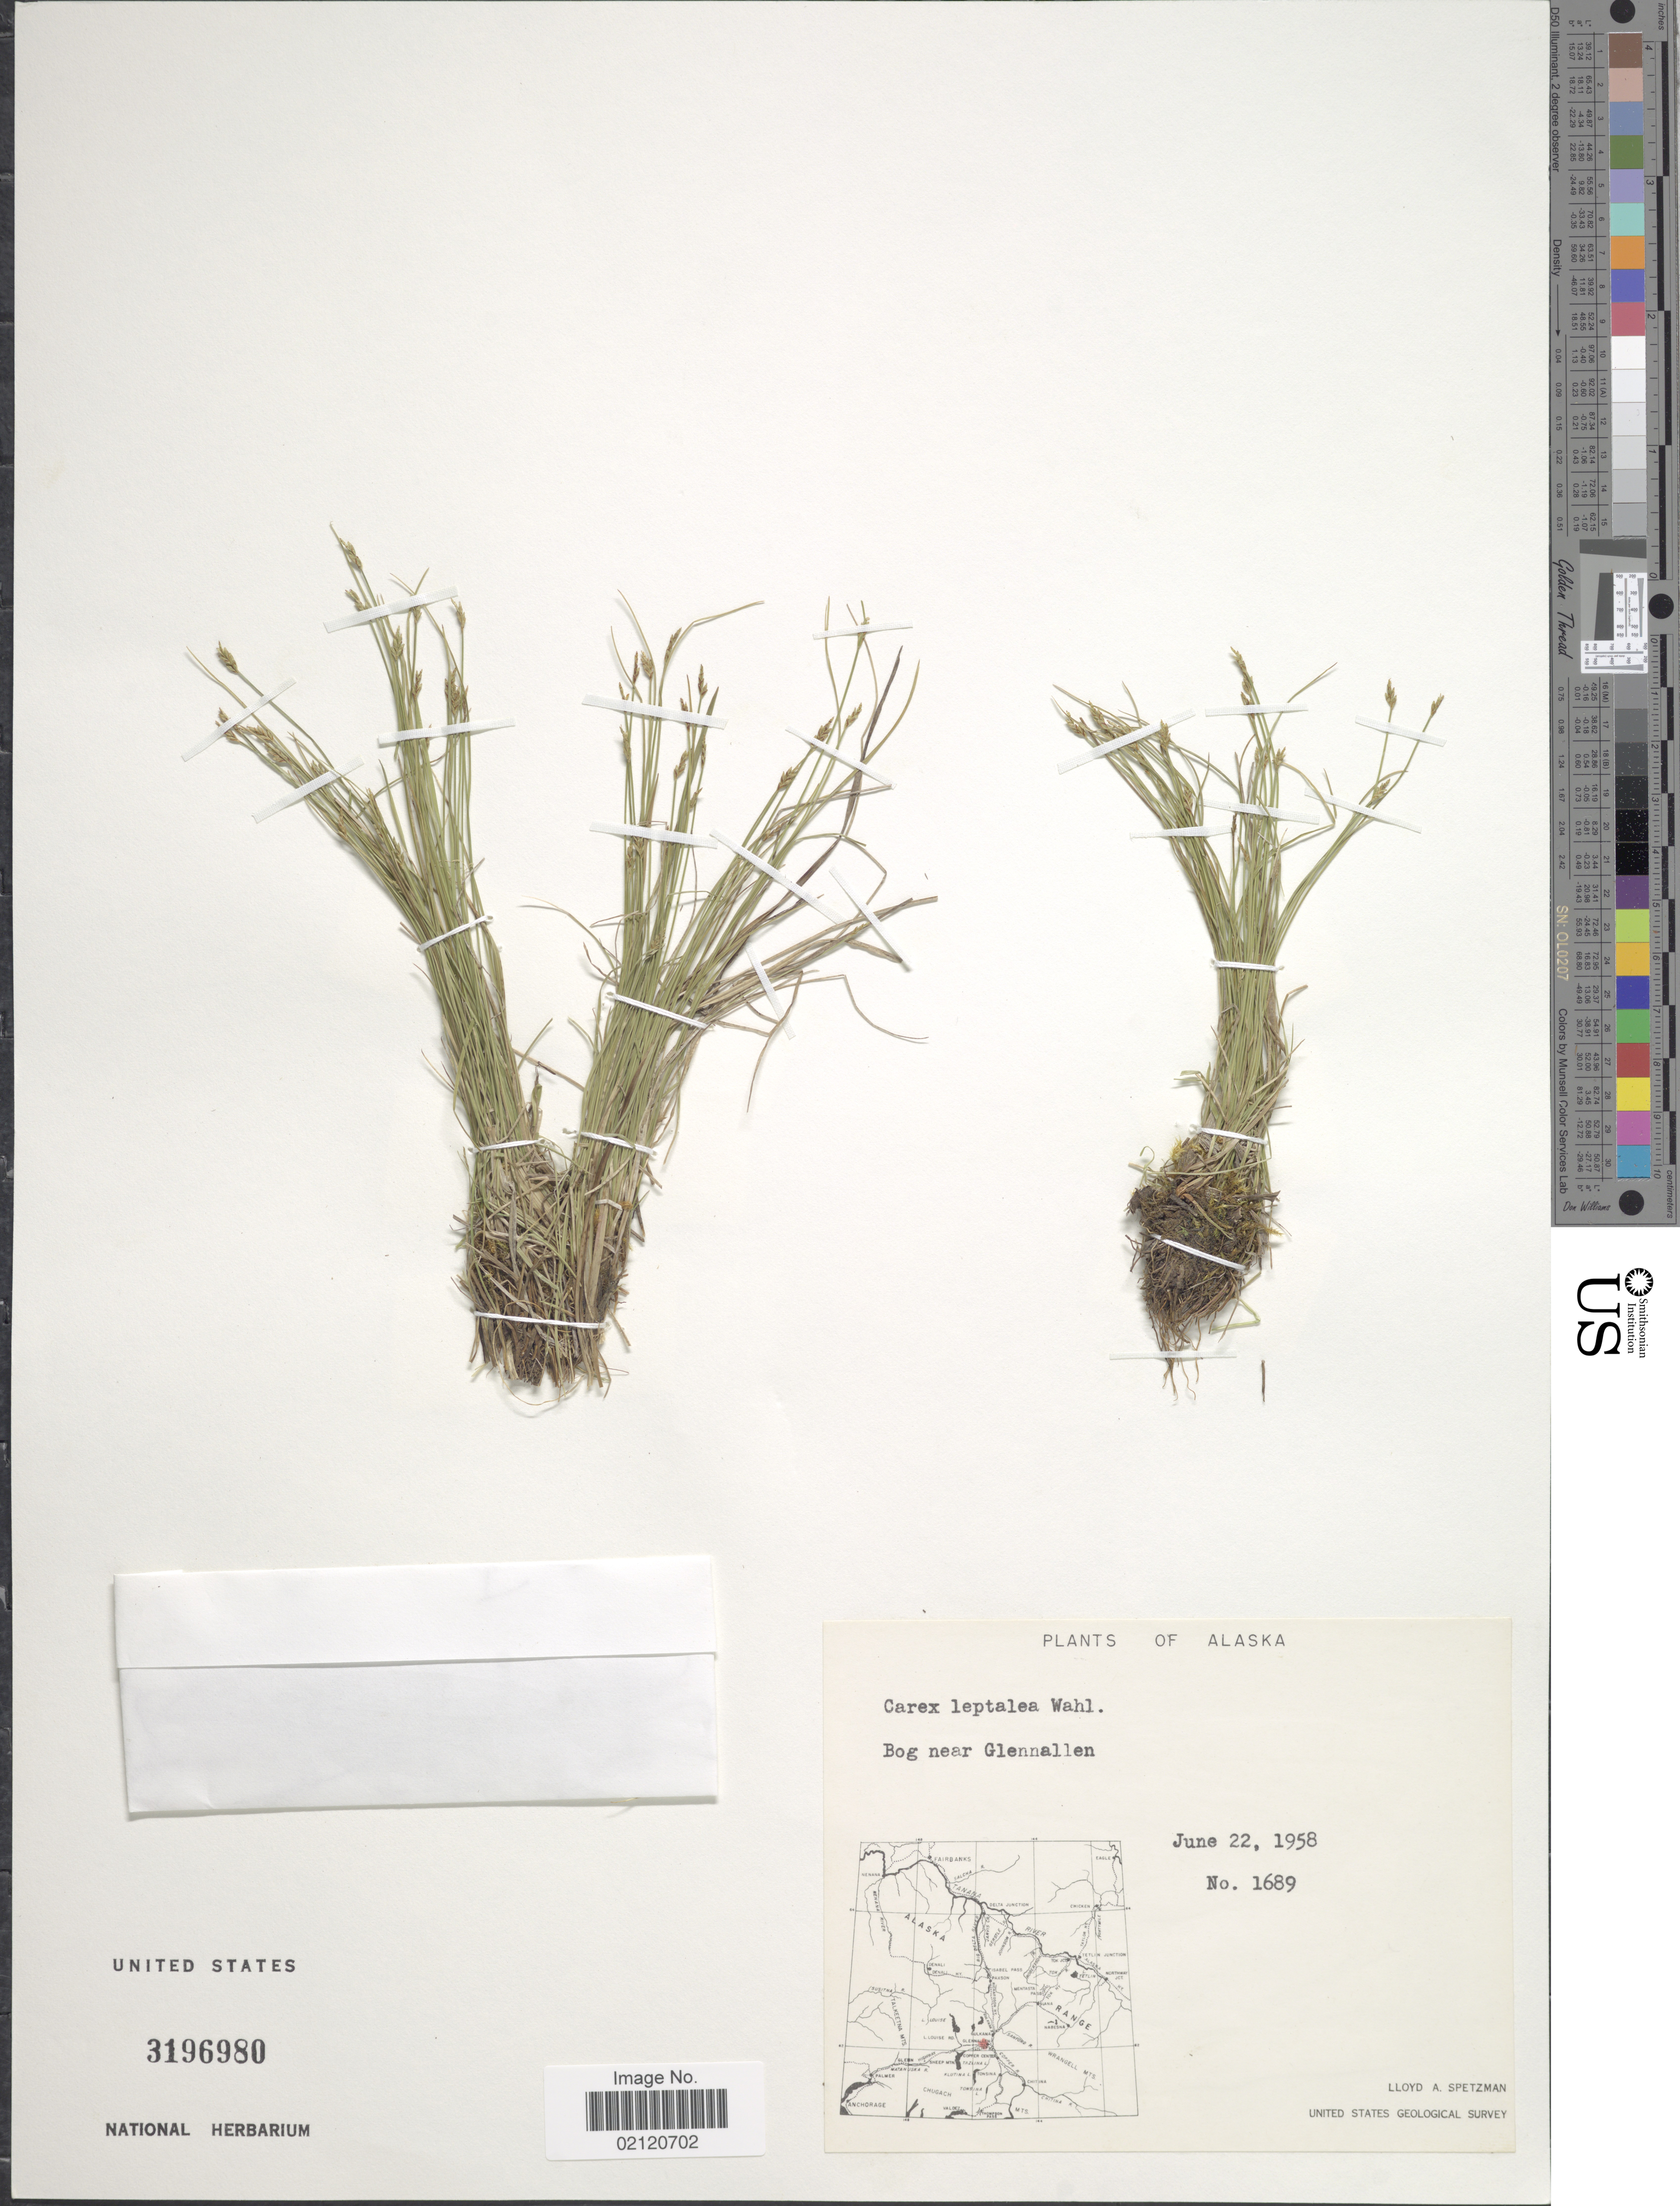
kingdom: Plantae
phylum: Tracheophyta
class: Liliopsida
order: Poales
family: Cyperaceae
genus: Carex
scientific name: Carex leptalea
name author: Wahlenb.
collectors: L. Spetzman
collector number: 1689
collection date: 1958-06-22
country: United States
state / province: Alaska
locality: Bog near Glennallen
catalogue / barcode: US 3196980